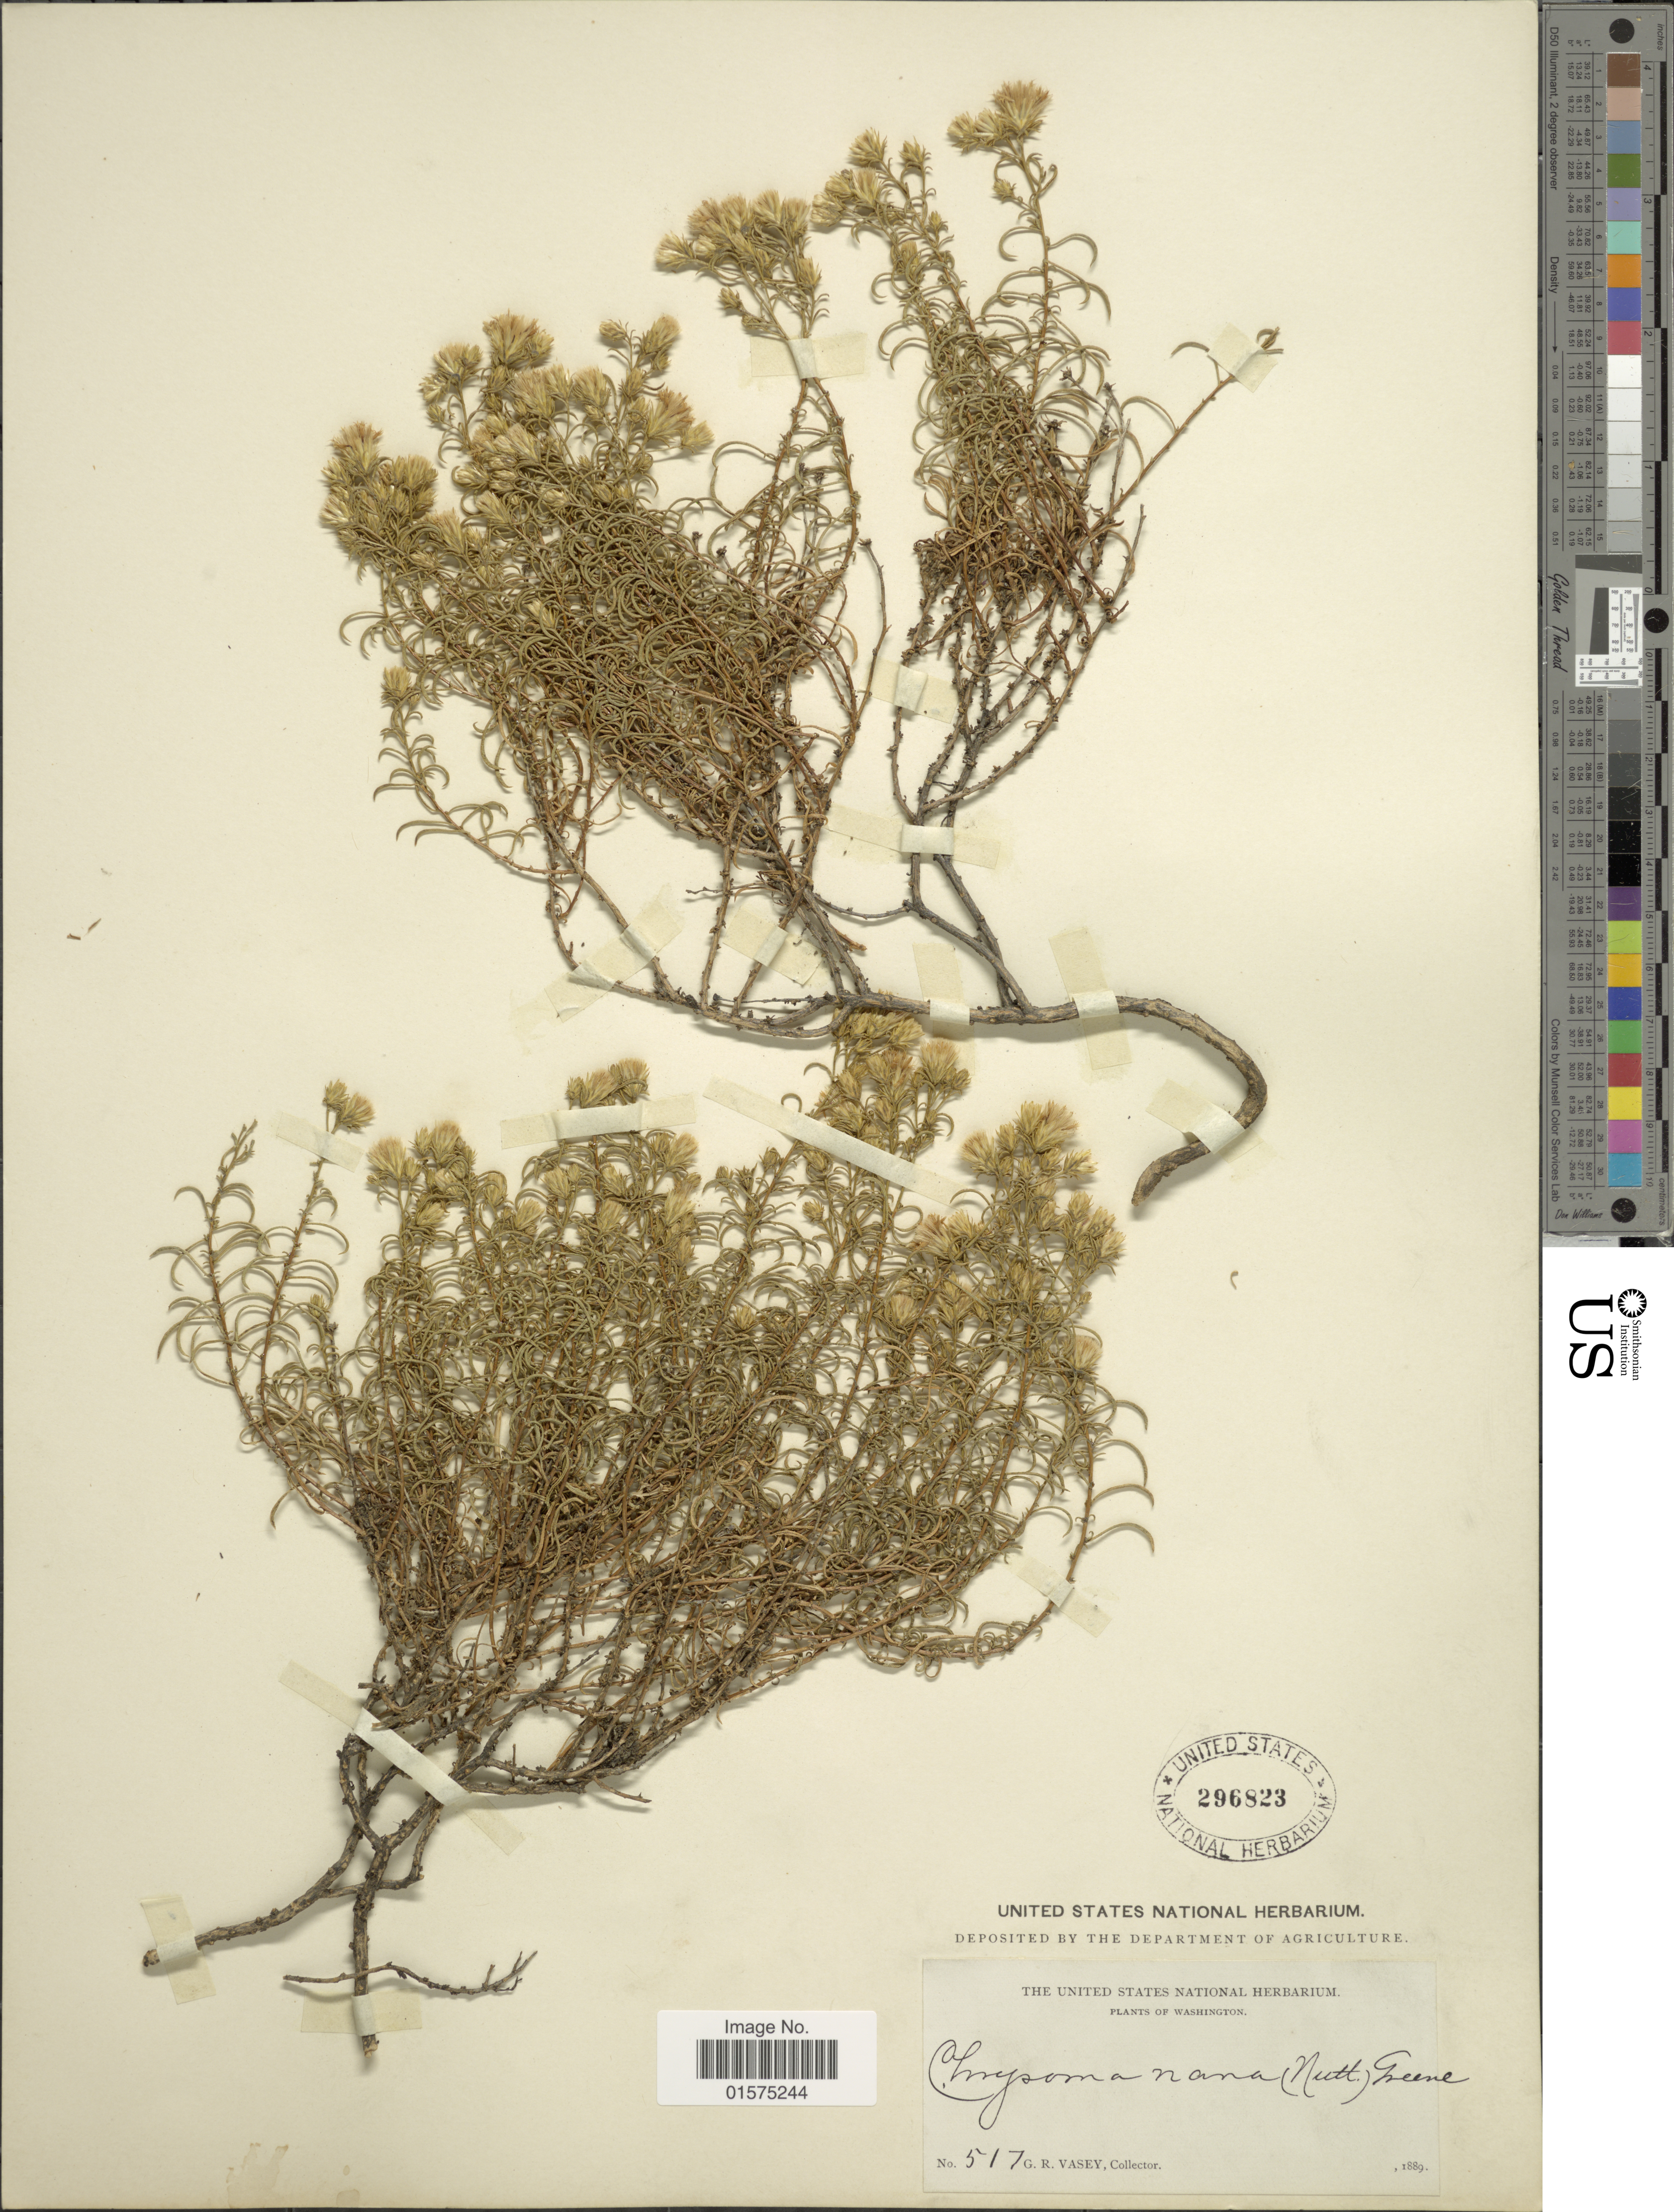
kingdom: Plantae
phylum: Tracheophyta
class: Magnoliopsida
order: Asterales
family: Asteraceae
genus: Ericameria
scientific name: Ericameria resinosa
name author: Nutt.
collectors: G. R. Vasey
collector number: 517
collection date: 1889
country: United States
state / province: Washington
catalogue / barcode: US 296823